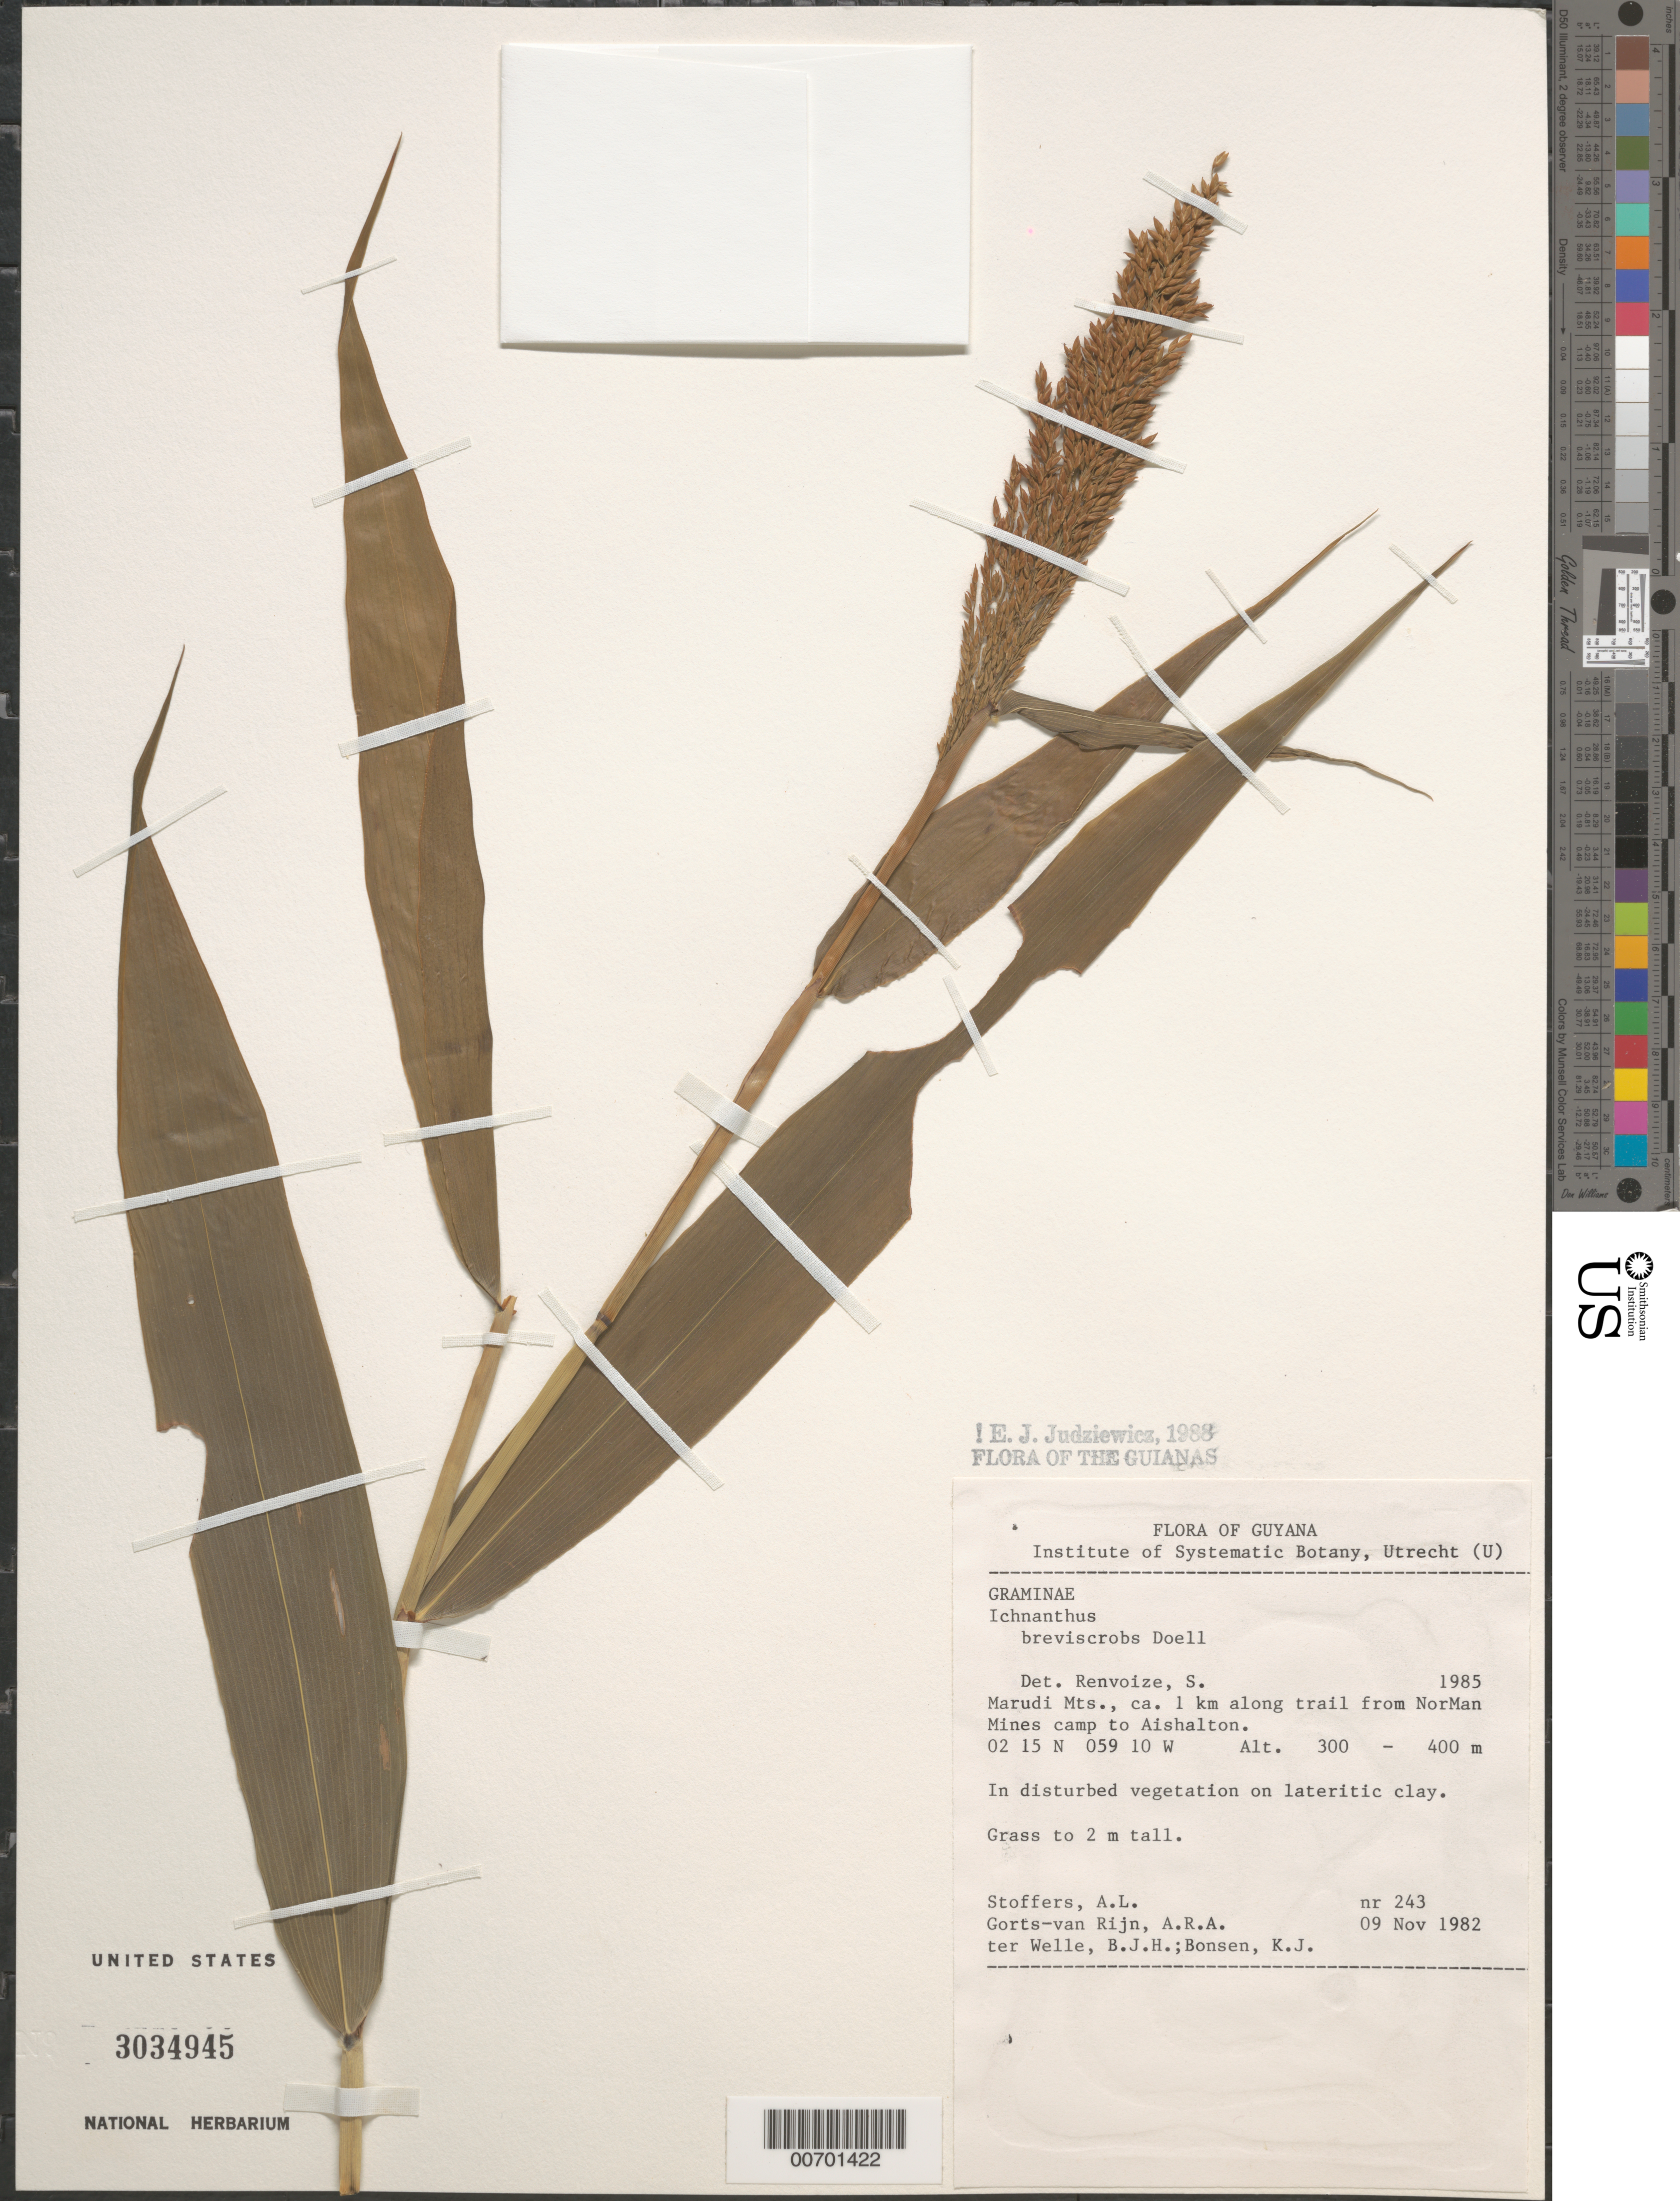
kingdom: Plantae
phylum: Tracheophyta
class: Liliopsida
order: Poales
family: Poaceae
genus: Ichnanthus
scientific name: Ichnanthus breviscrobs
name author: Döll in Mart.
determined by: Renvoize, S. A.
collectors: A. Stoffers, A. .R. A. Görts-van Rijn, B. Welle & K. Bonsen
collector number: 243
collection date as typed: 9-Nov-82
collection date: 1982-11-09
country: Guyana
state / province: U. Takutu-U. Essequibo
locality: Marudi Mts., ca. 1 km along trail from NorMan Mines camp to Aishalton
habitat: Disturbed vegetation on lateritic clay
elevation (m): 300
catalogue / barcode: US 3034945